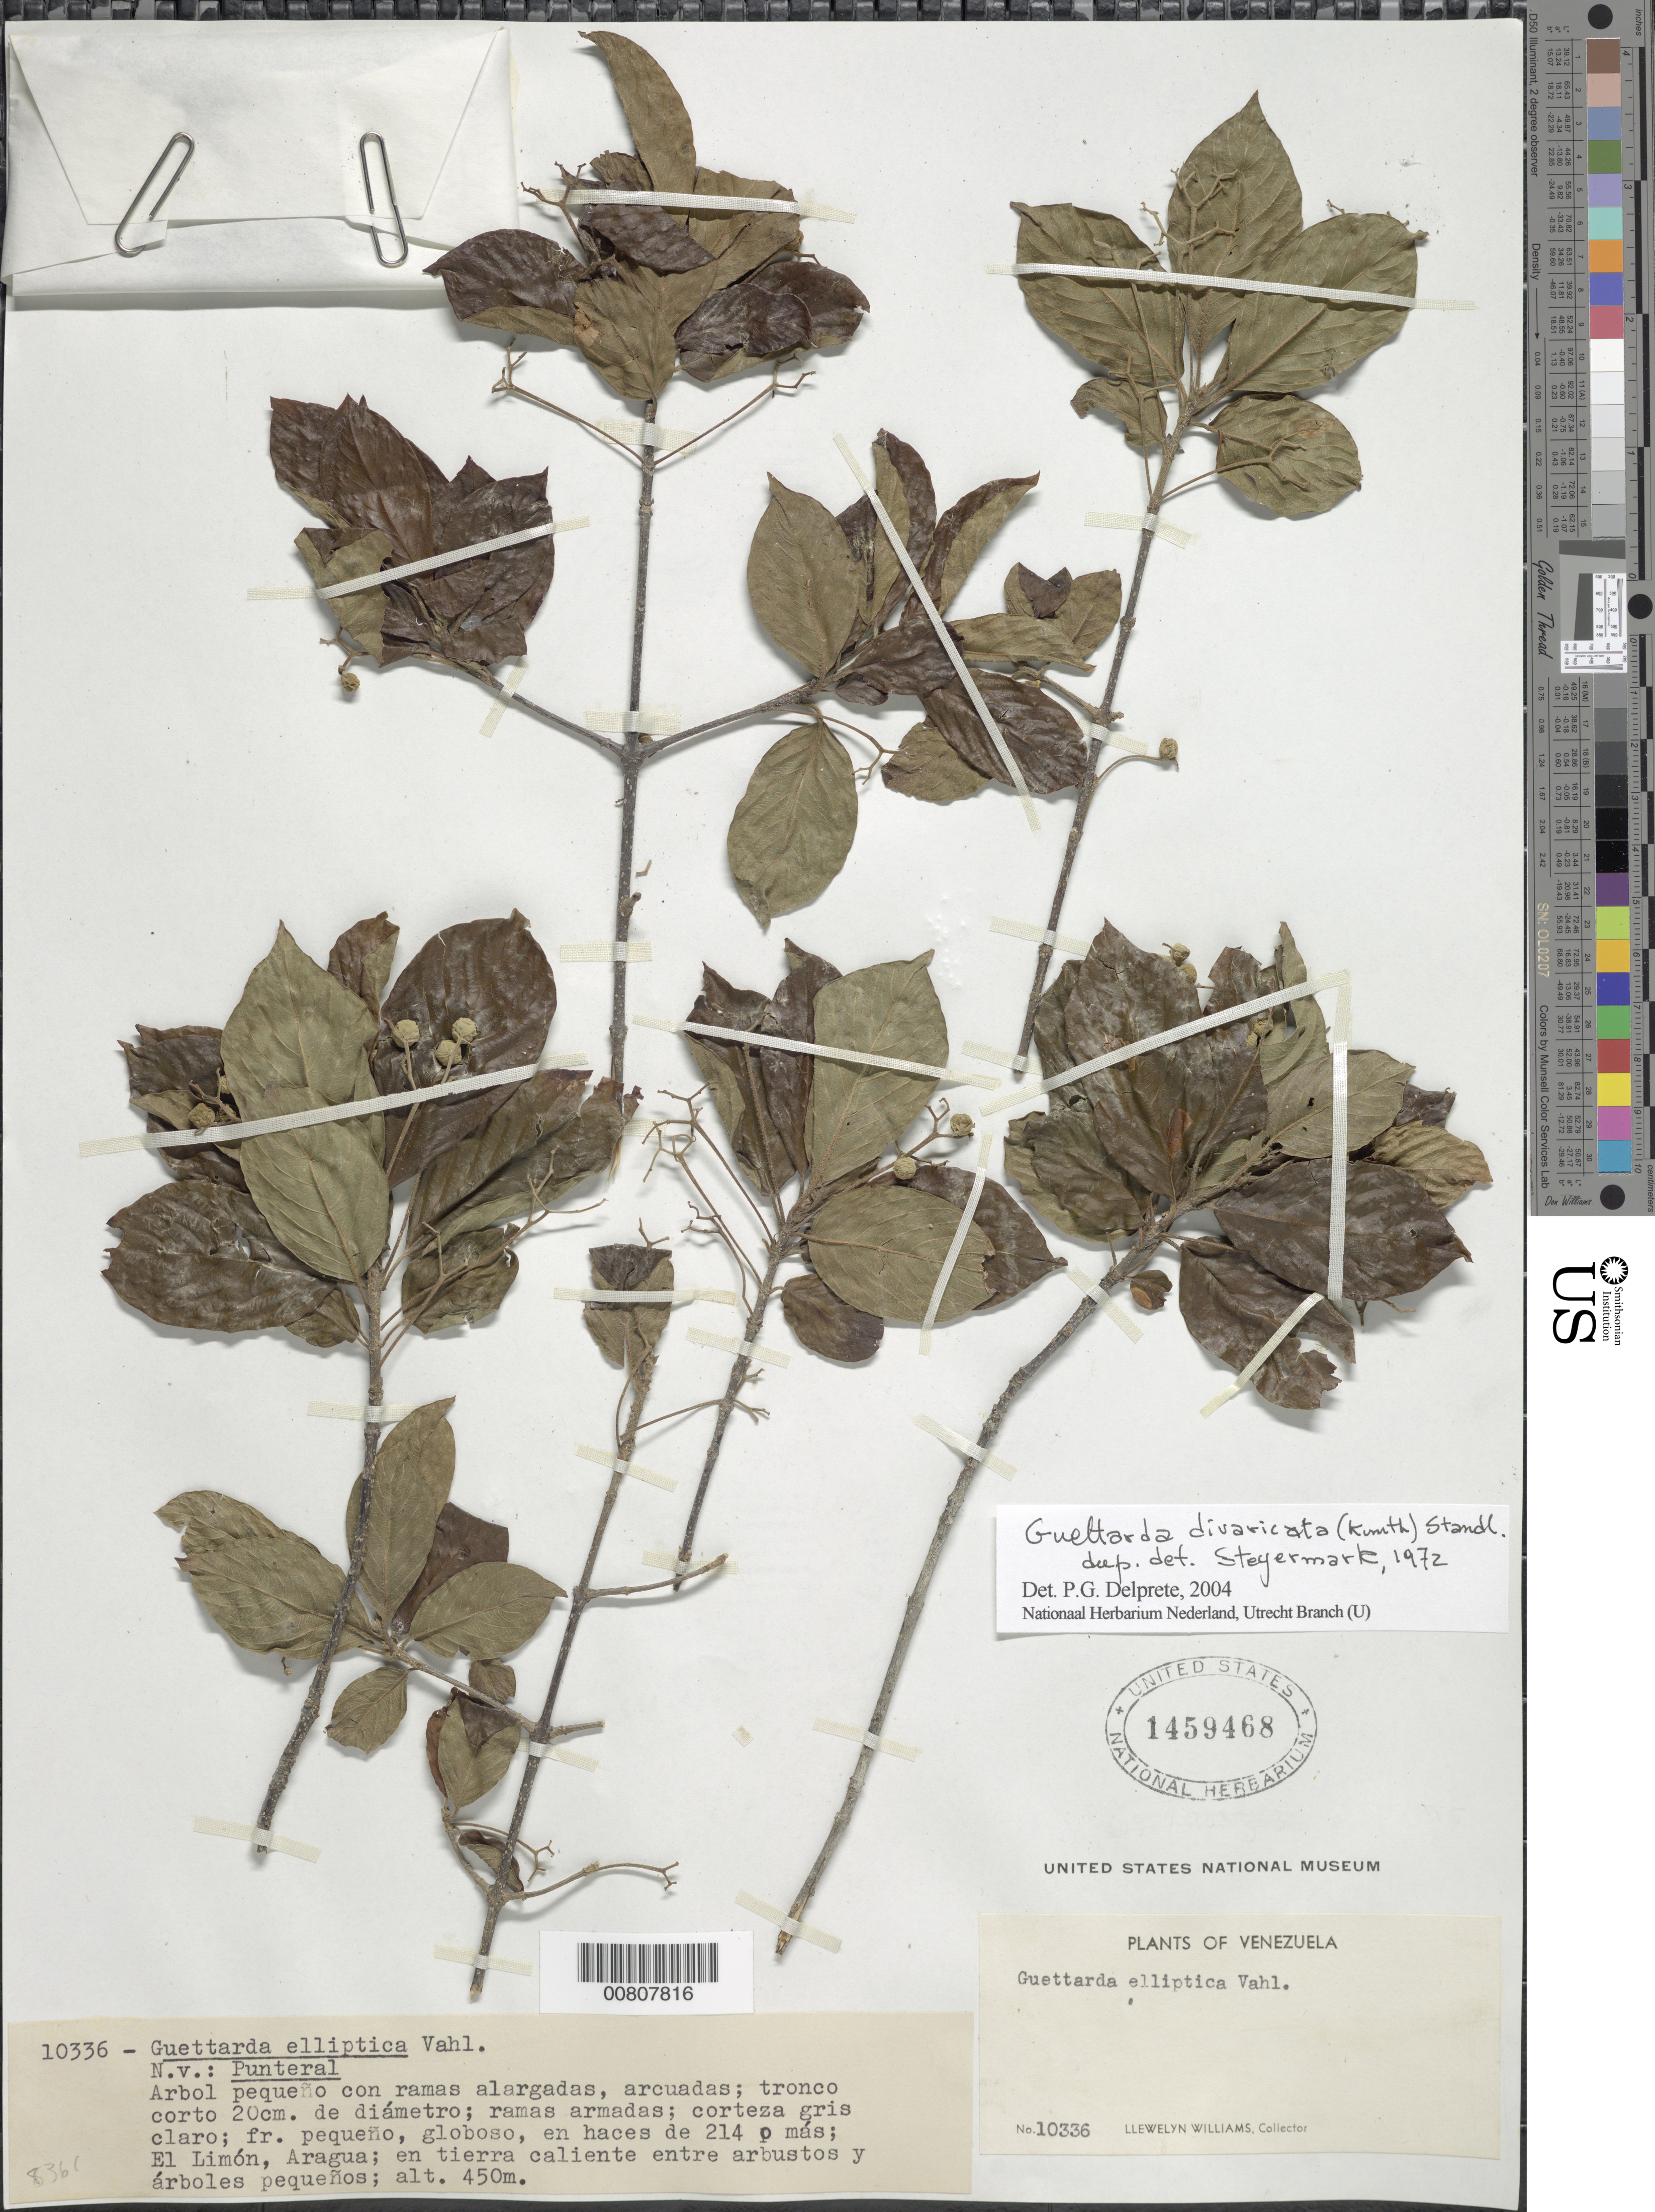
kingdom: Plantae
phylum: Tracheophyta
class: Magnoliopsida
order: Gentianales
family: Rubiaceae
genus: Guettarda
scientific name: Guettarda divaricata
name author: (Humb. & Bonpl. ex Roem. & Schult.) Standl.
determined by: Delprete, P. G., Herb. de Guyane Cay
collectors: Ll. Williams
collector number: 10336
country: Venezuela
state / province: Aragua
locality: El Limon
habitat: Tierra caliente entre arbustos y arboles pequenos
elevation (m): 450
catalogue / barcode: US 1459468